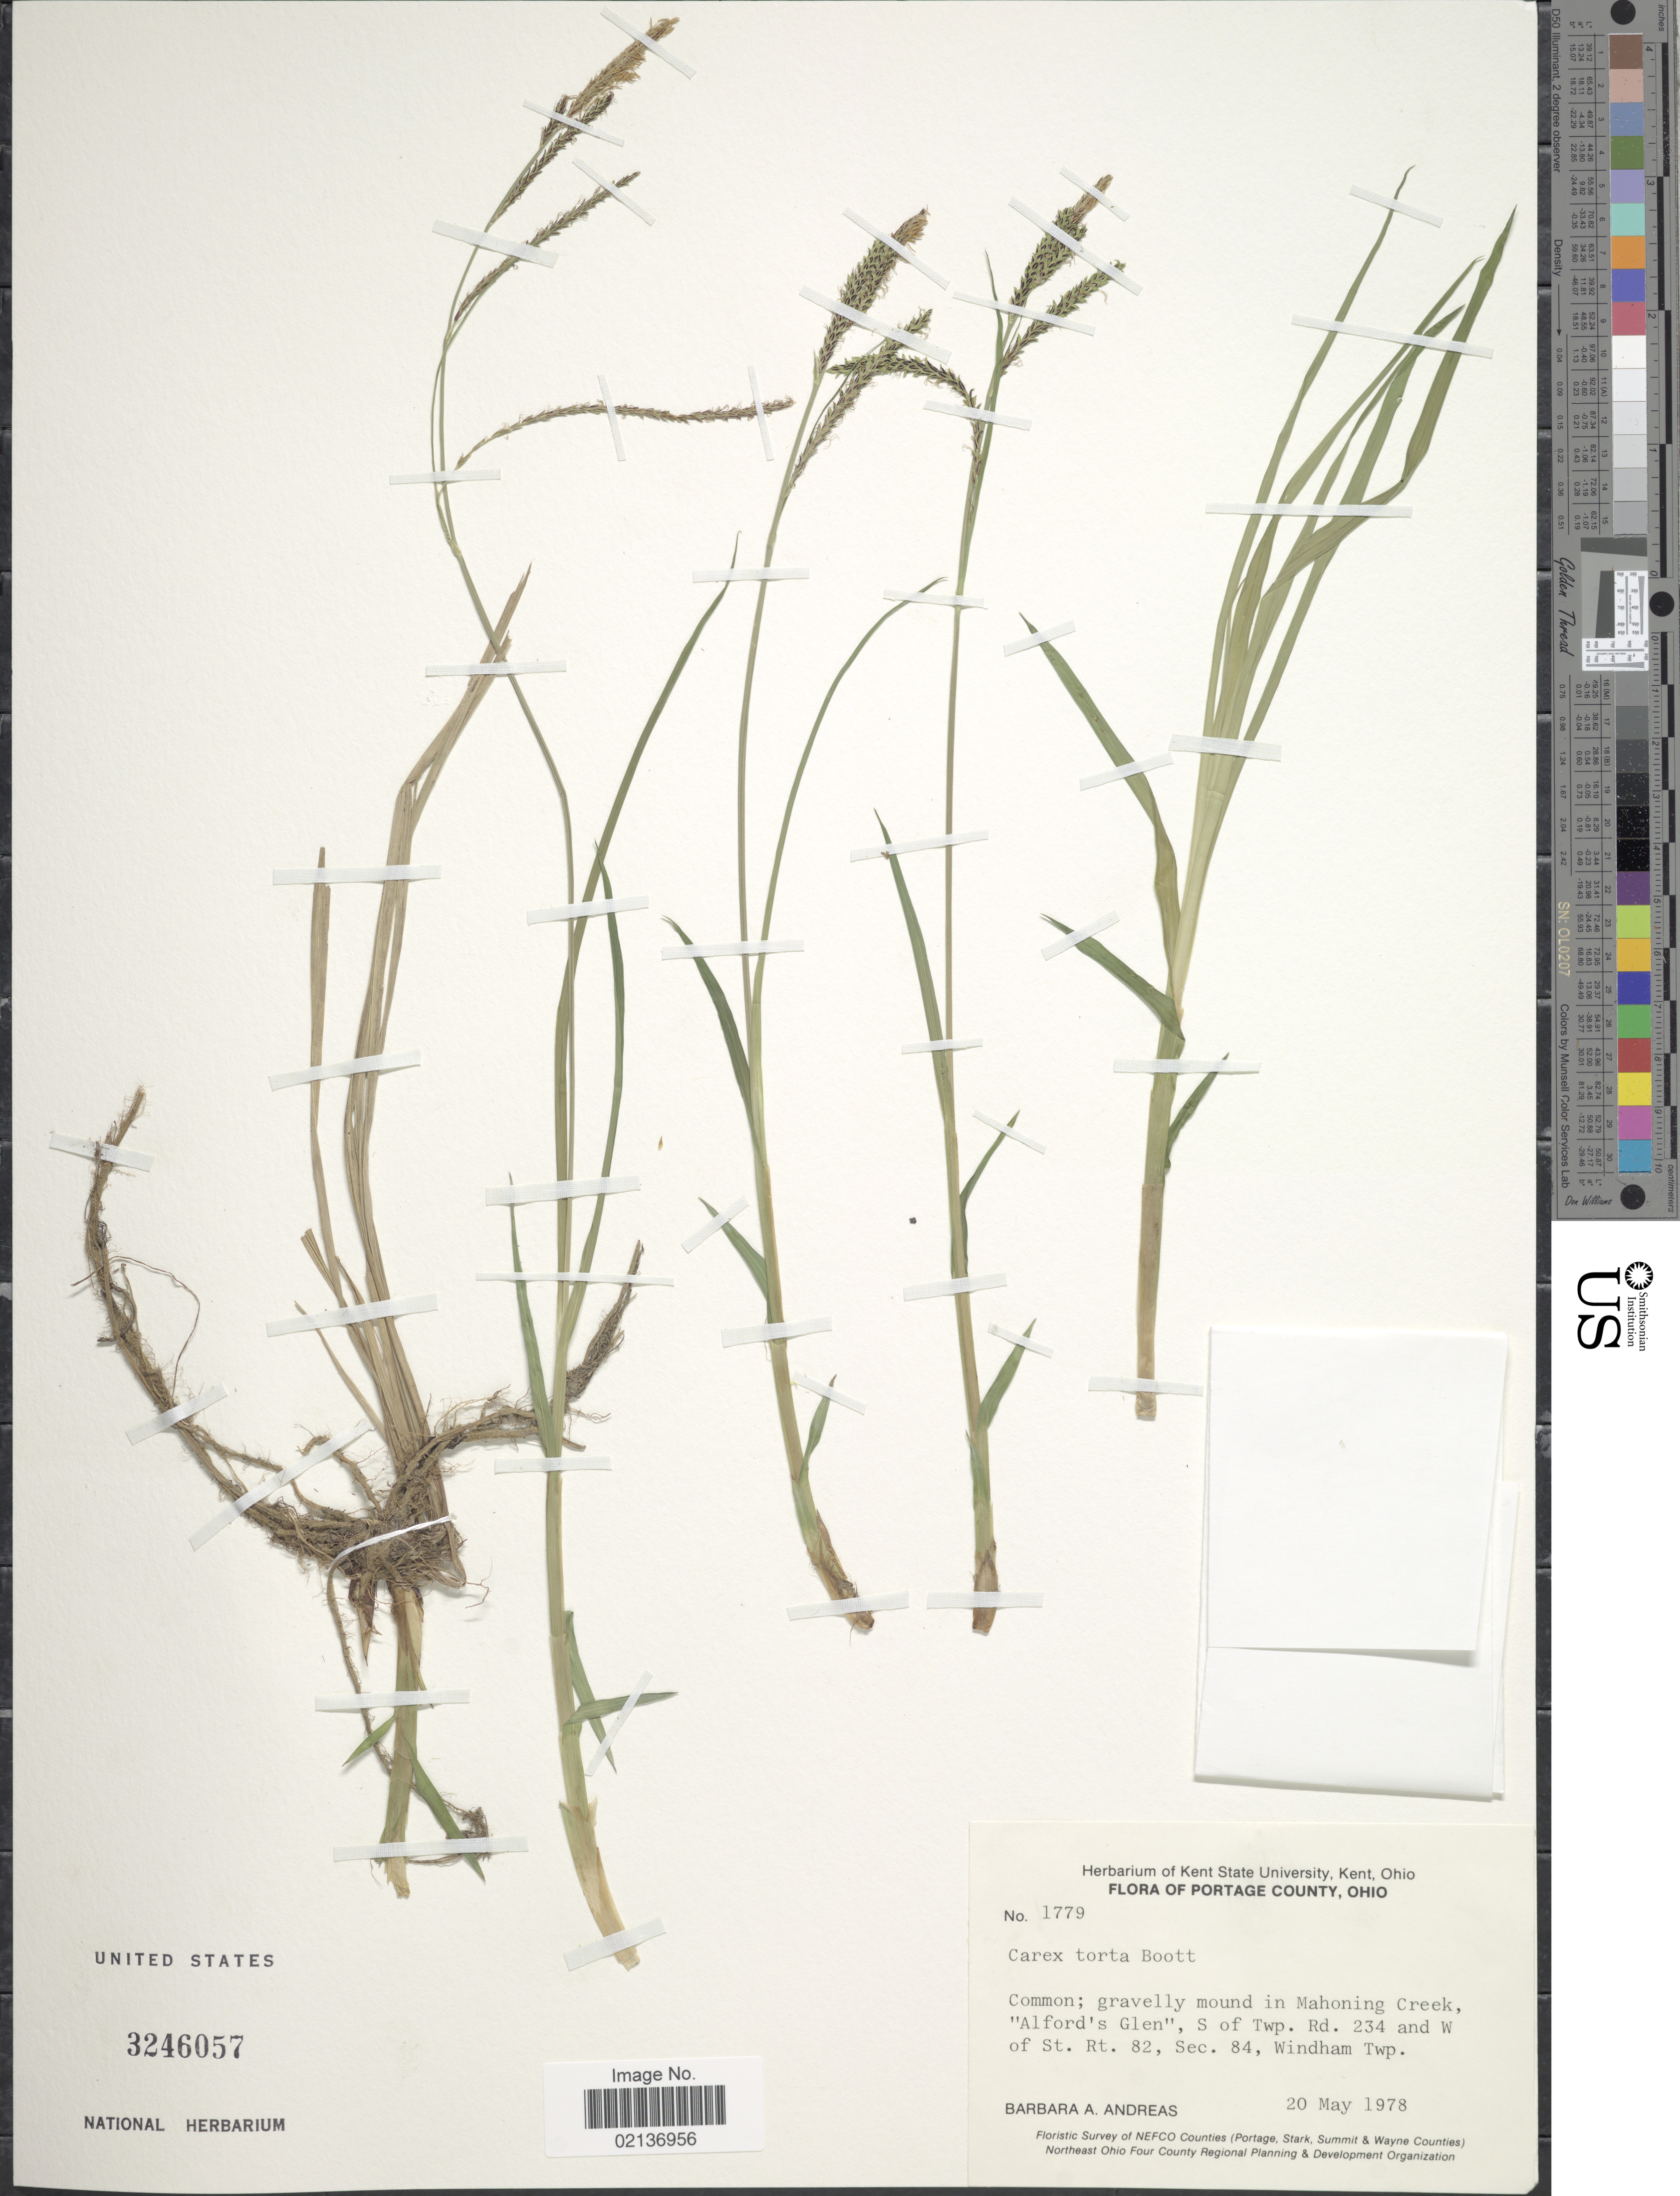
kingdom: Plantae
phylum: Tracheophyta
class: Liliopsida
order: Poales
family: Cyperaceae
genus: Carex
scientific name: Carex torta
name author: Boott ex Tuck.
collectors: B. A. Andreas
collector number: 1779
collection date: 1978-05-20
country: United States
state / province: Ohio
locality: Portage County, Mahoning Creek, Alford's Glen, S of Twp Rd. 234 and W of St Rt. 82, Sec 84, Windham Twp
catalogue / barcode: US 3246057